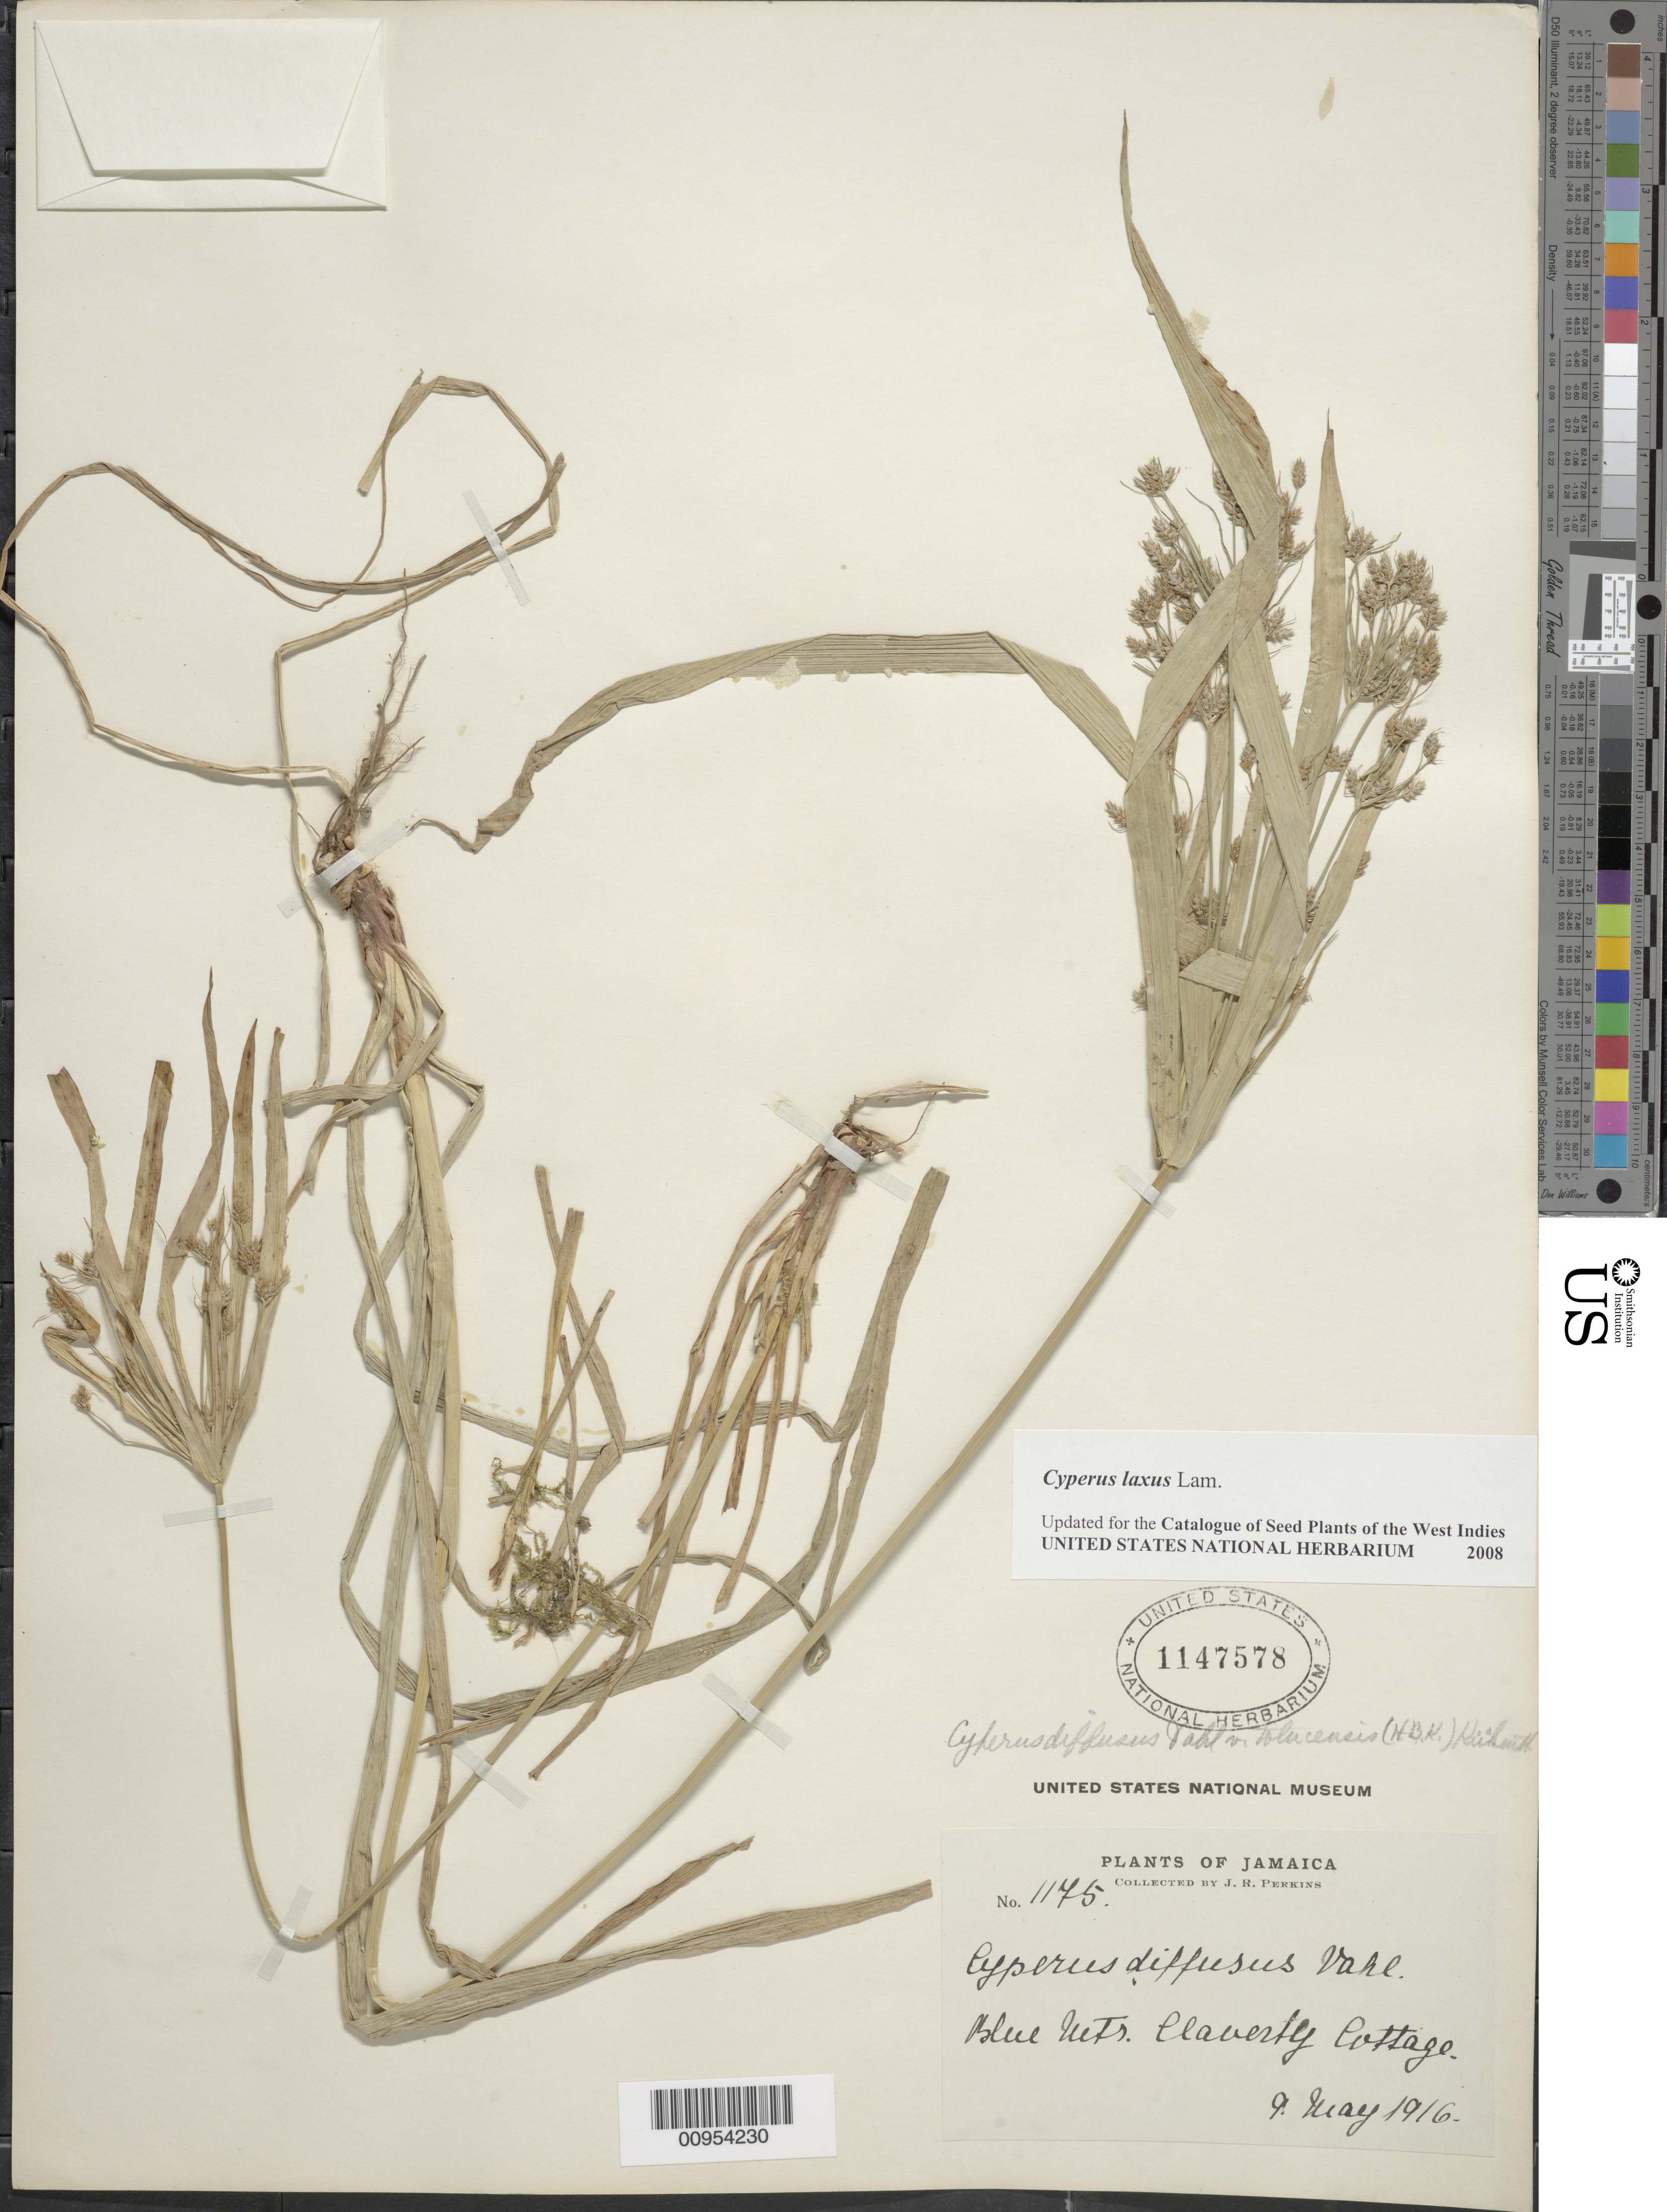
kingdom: Plantae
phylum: Tracheophyta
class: Liliopsida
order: Poales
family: Cyperaceae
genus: Cyperus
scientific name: Cyperus laxus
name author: Lam.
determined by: Strong, M. T., (US), Smithsonian Institution - National Museum of Natural History (UNITED STATES)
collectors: J. R. Perkins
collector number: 1175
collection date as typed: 09 May 1916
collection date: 1916-05-09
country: Jamaica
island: Jamaica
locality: Blue Mountains, Claverly Cottage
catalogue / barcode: US 1147578